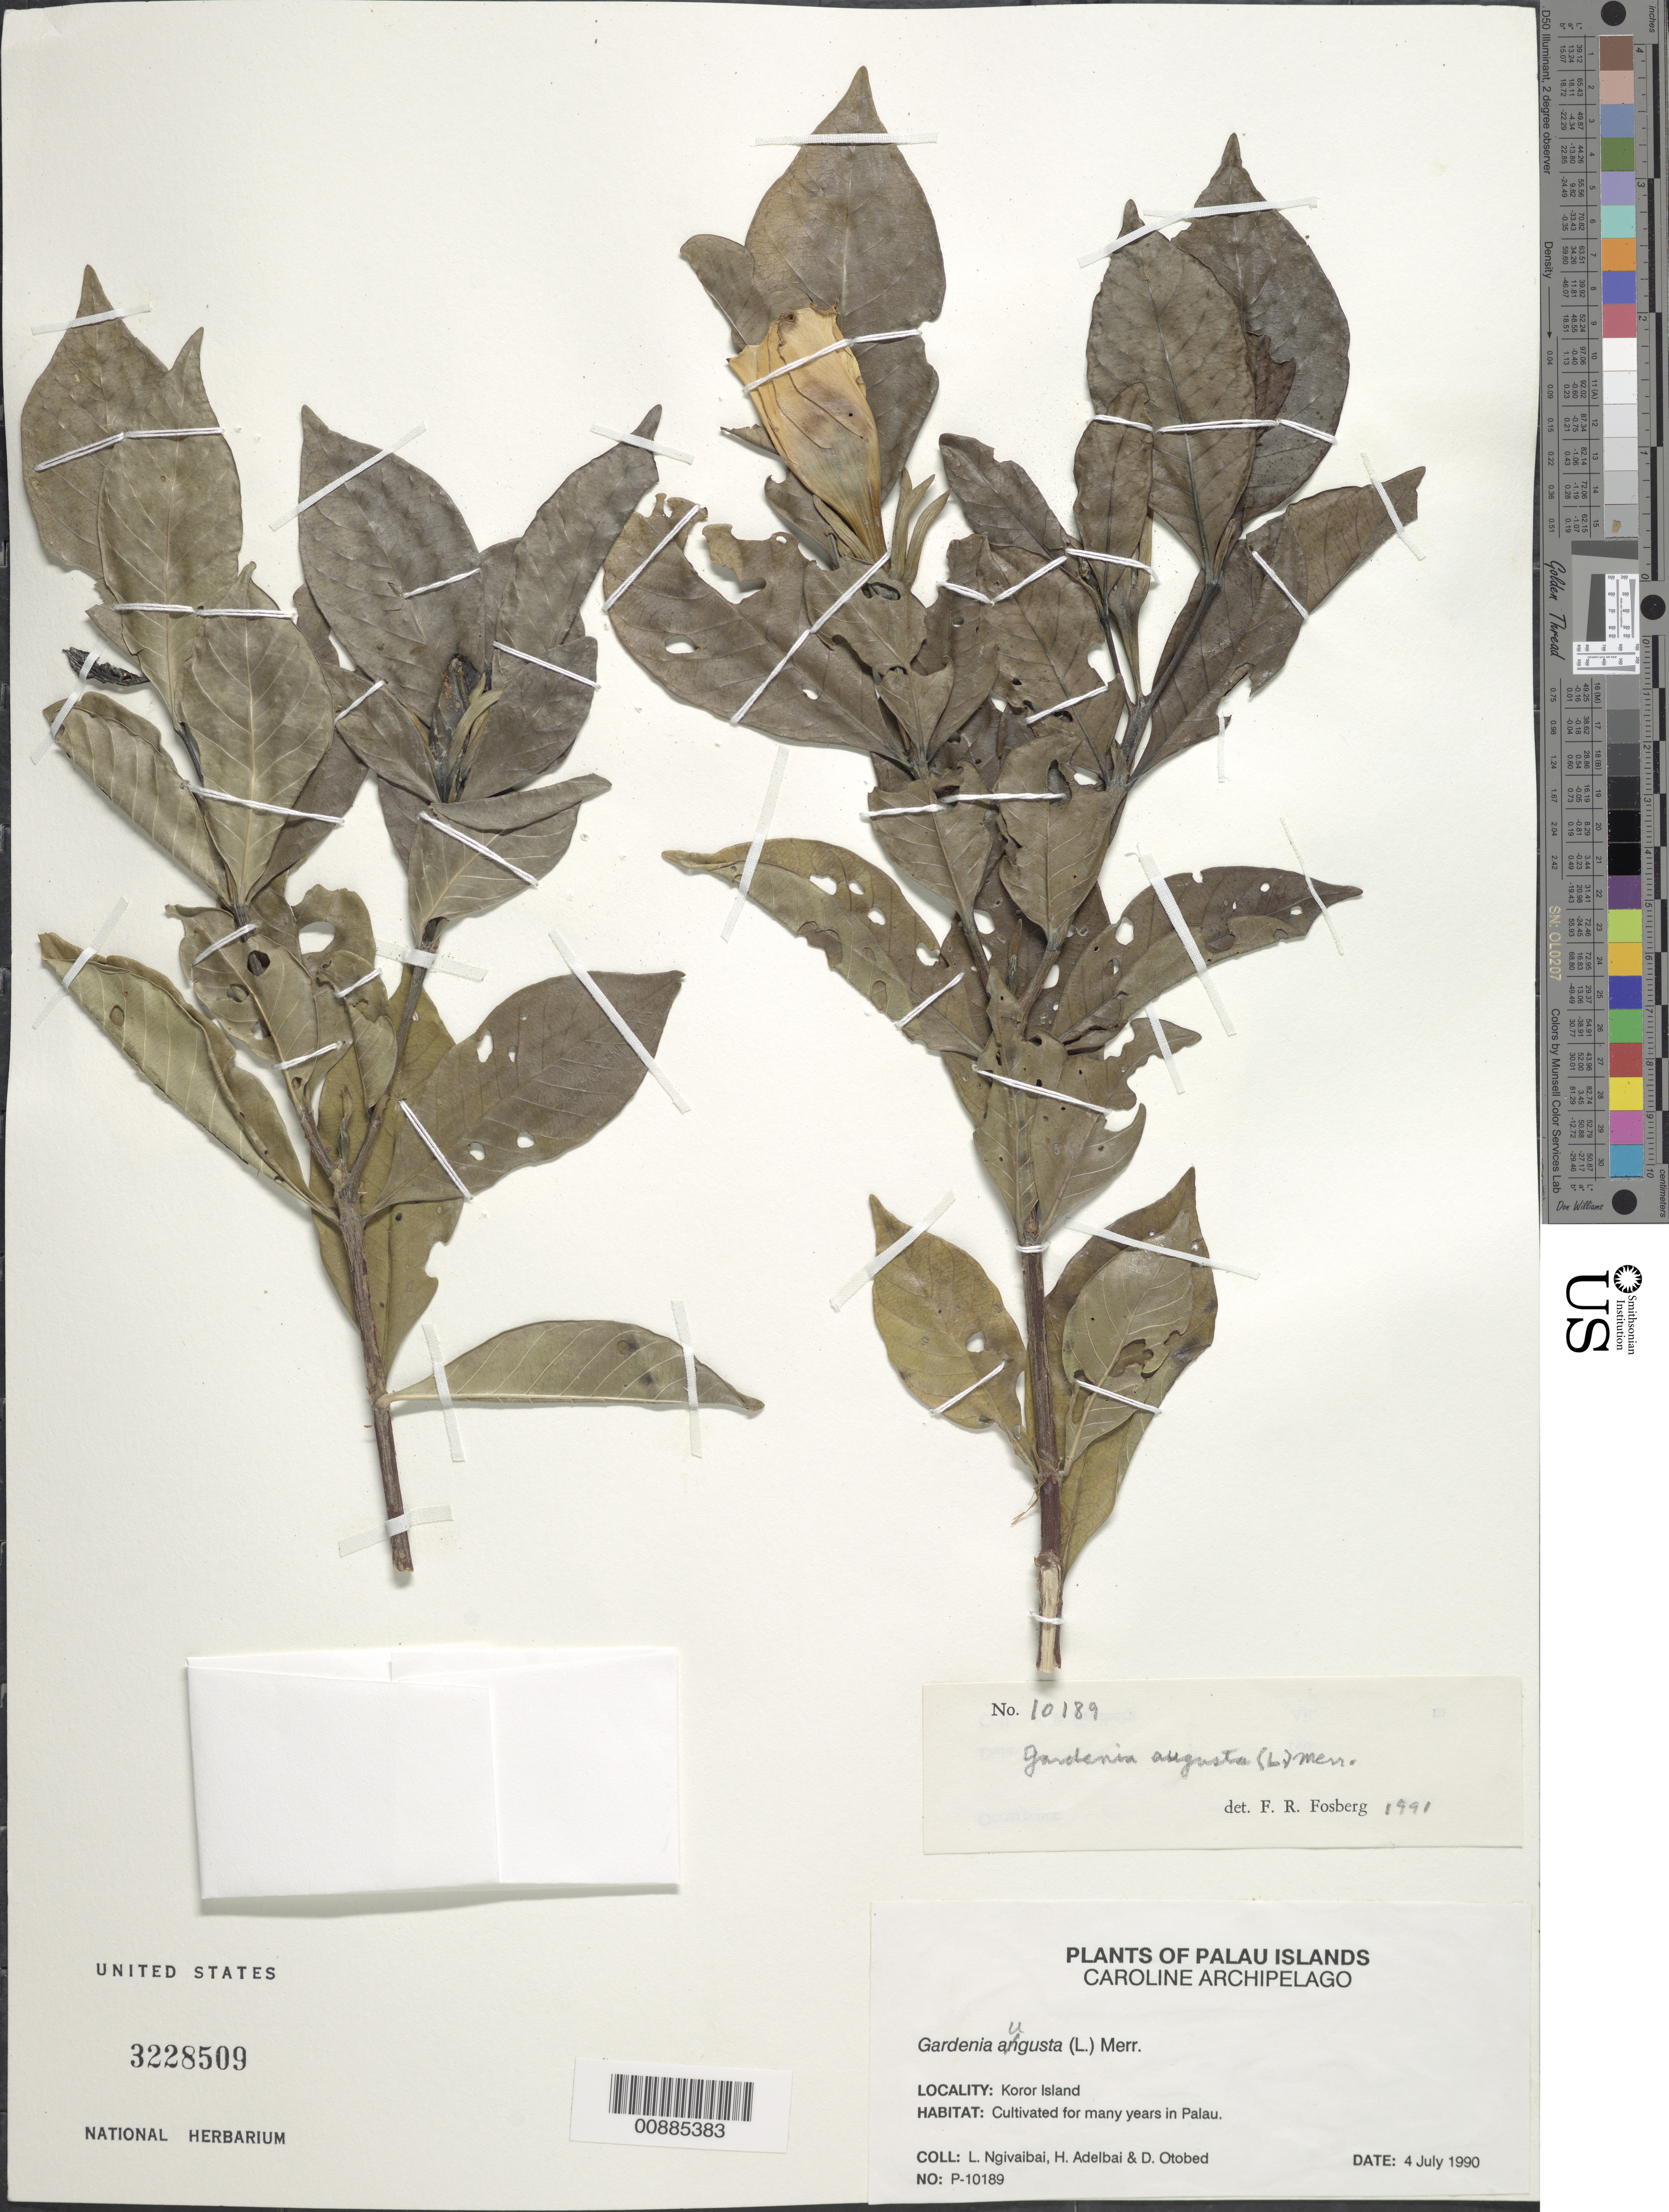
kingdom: Plantae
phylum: Tracheophyta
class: Magnoliopsida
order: Gentianales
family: Rubiaceae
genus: Gardenia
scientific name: Gardenia augusta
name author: (L.) Merr.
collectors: L. Ngivaibai, H. Adelbai & D. O. Otobed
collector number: P 10189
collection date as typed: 04 Jul 1990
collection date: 1990-07-04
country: Palau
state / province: Koror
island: Oreor (Koror)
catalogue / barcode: US 3228509